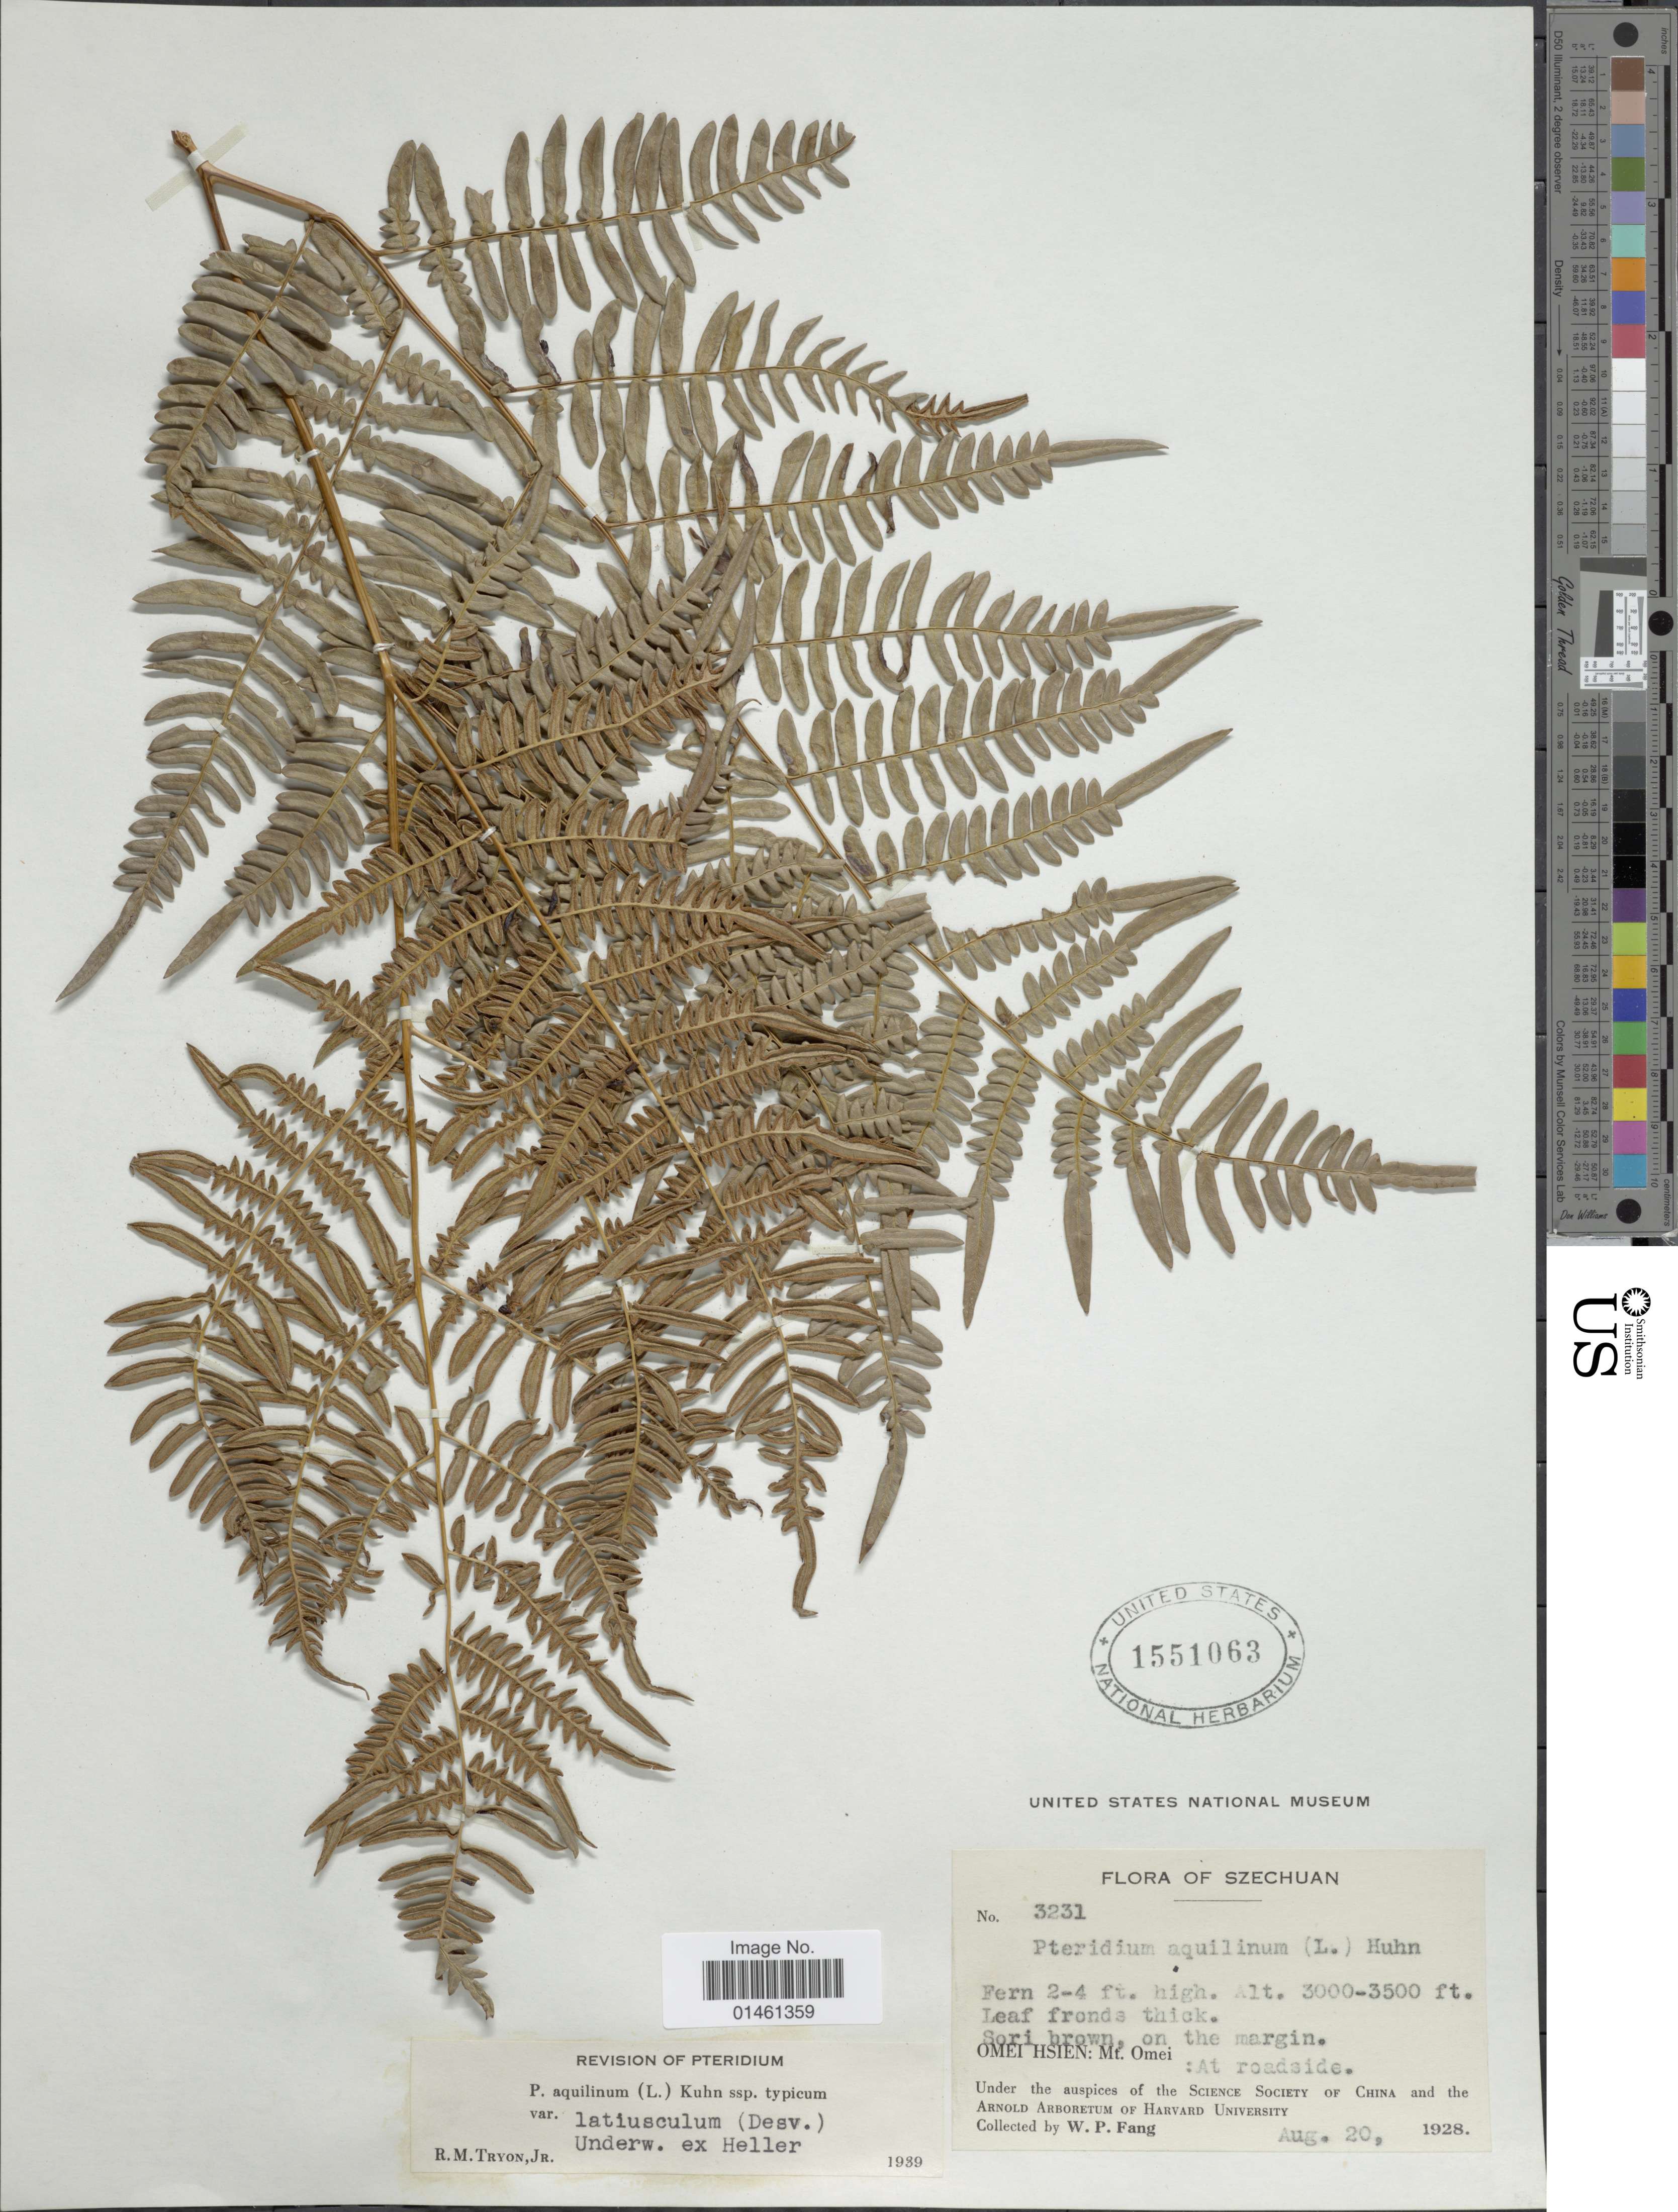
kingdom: Plantae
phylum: Tracheophyta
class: Polypodiopsida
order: Polypodiales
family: Dennstaedtiaceae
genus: Pteridium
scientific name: Pteridium aquilinum var. latiusculum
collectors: W. P. Fang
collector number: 3231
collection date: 1928-08-20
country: China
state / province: Sichuan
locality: Szechuan, Omei Hsien: Mt. Omei: at roadside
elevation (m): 914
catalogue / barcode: US 1551063